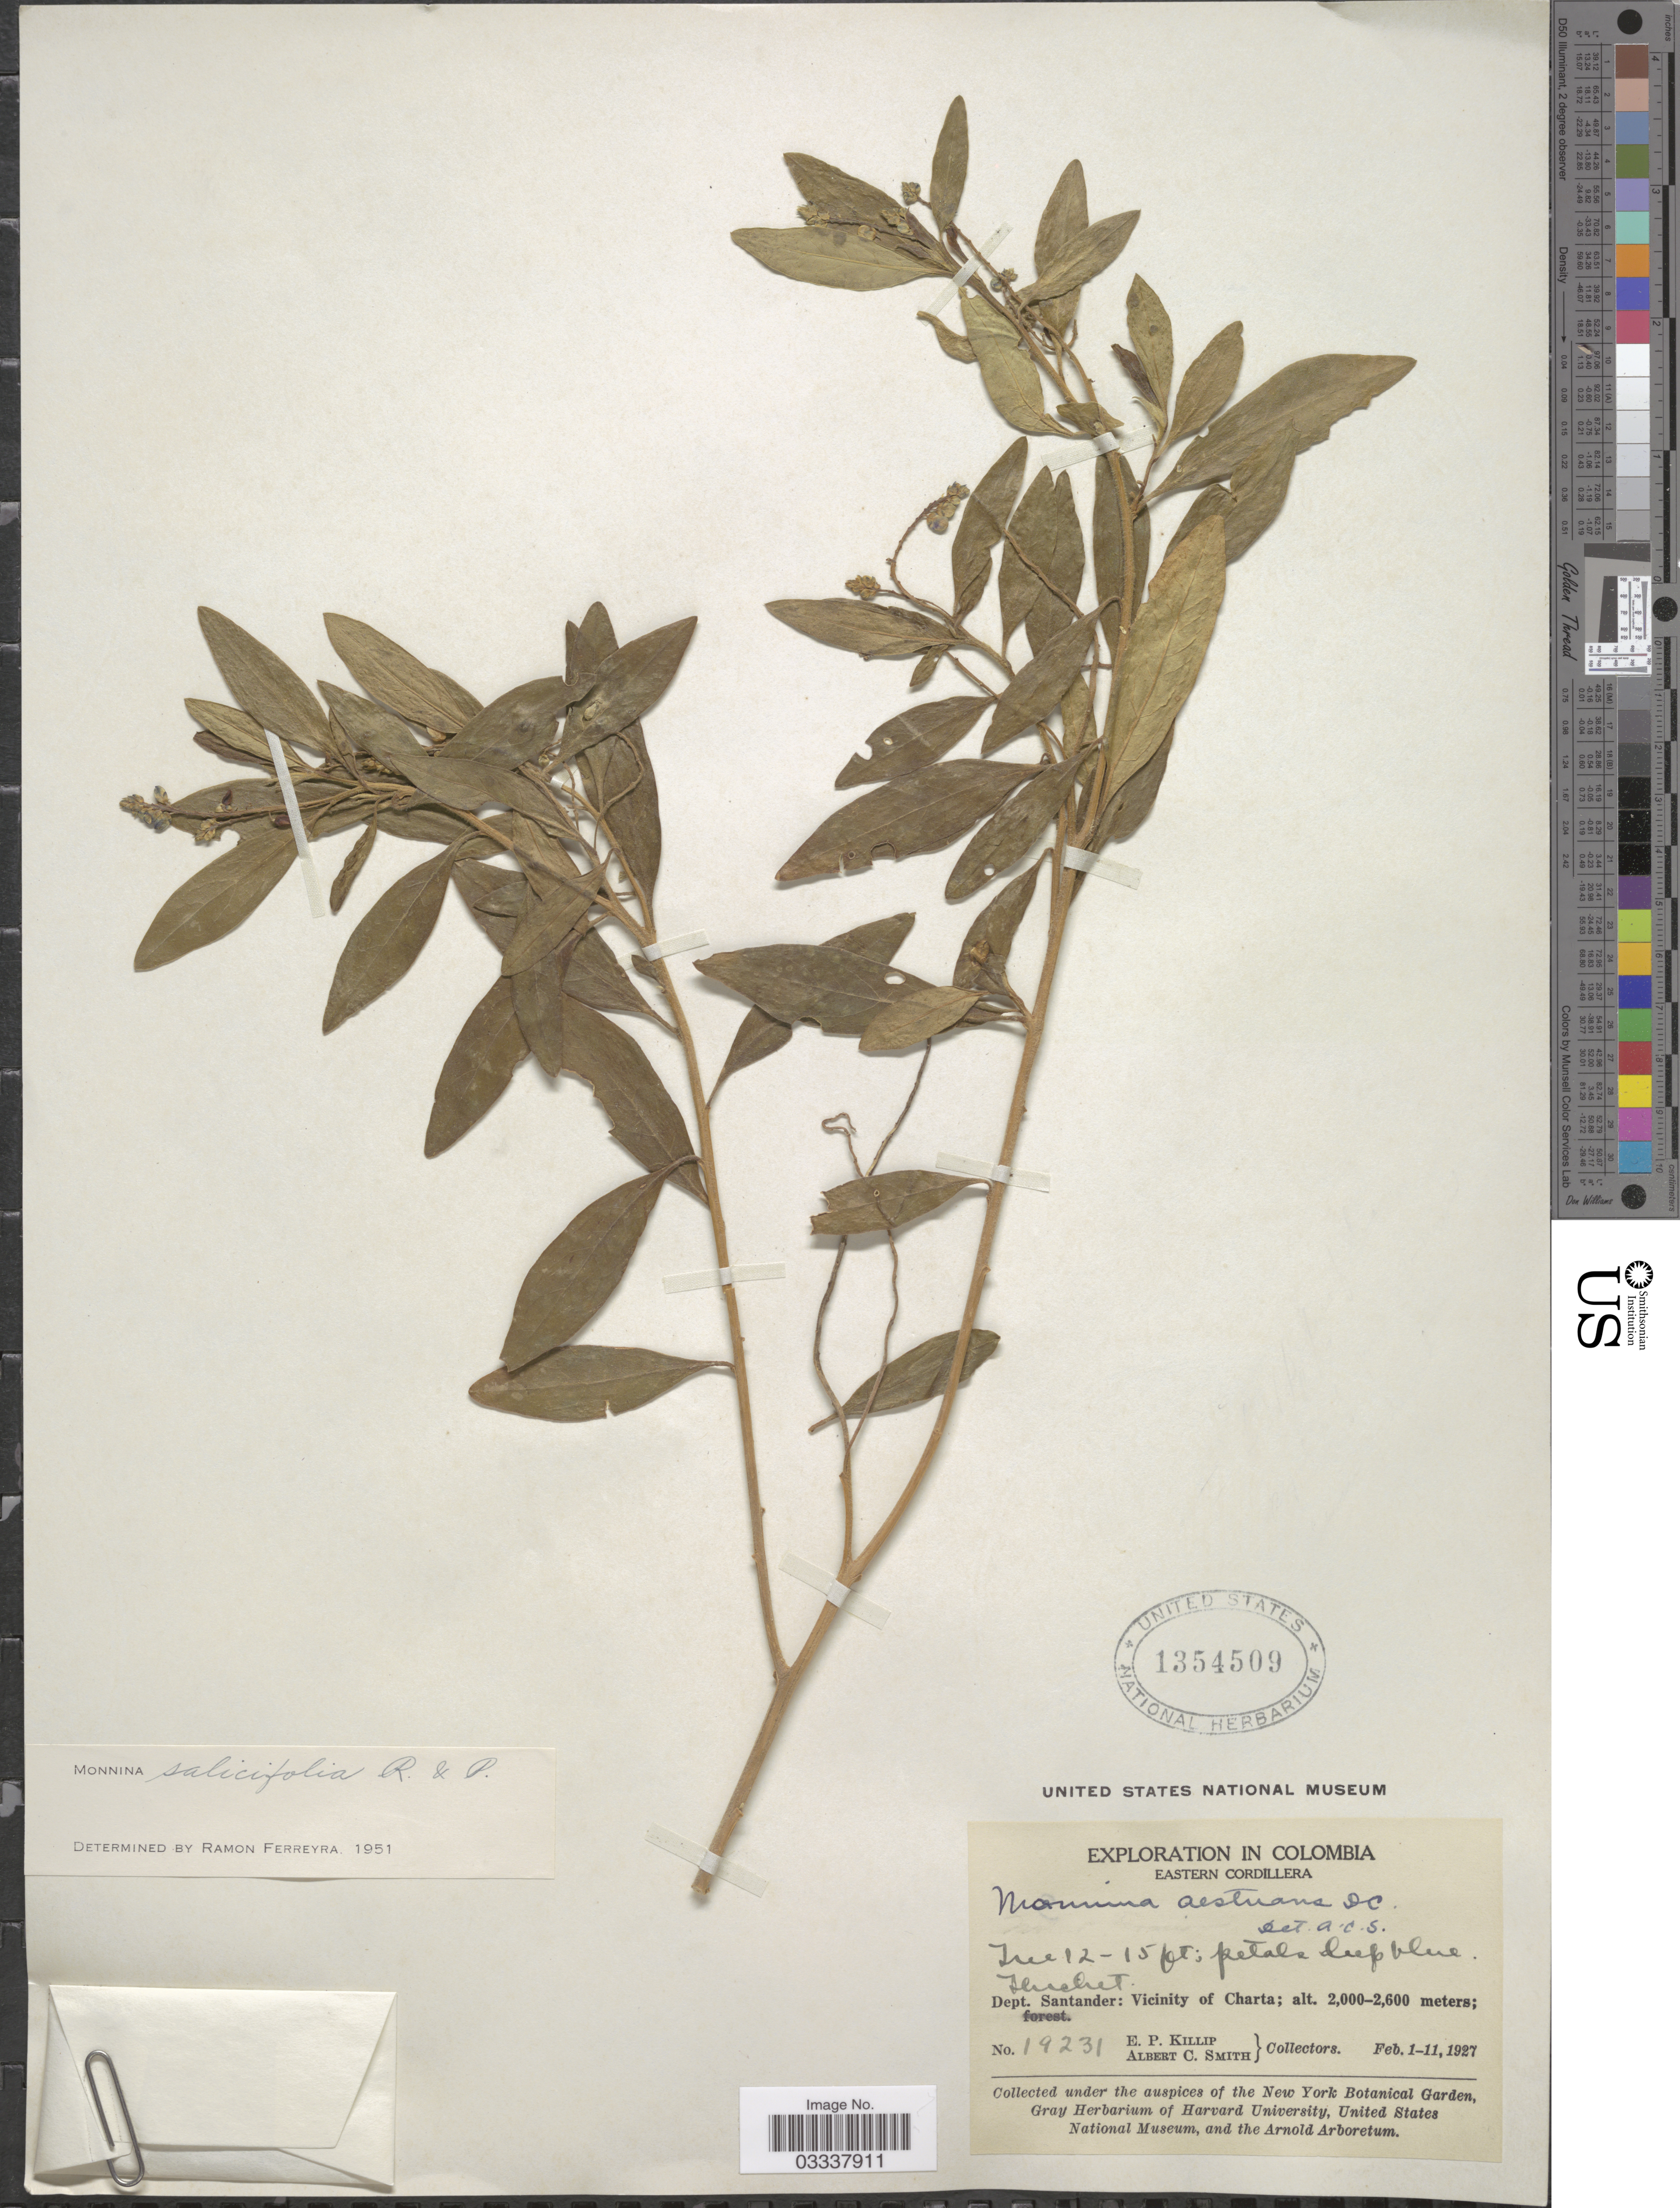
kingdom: Plantae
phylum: Tracheophyta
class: Magnoliopsida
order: Fabales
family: Polygalaceae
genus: Monnina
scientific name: Monnina salicifolia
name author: Ruiz & Pav.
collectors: E. P. Killip & A. C. Smith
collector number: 19231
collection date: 1927-02-01/1927-02-11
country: Colombia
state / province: Santander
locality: Eastern Cordillera, Dept. Santander: Vicinity of Charta.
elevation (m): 2000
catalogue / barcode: US 1354509